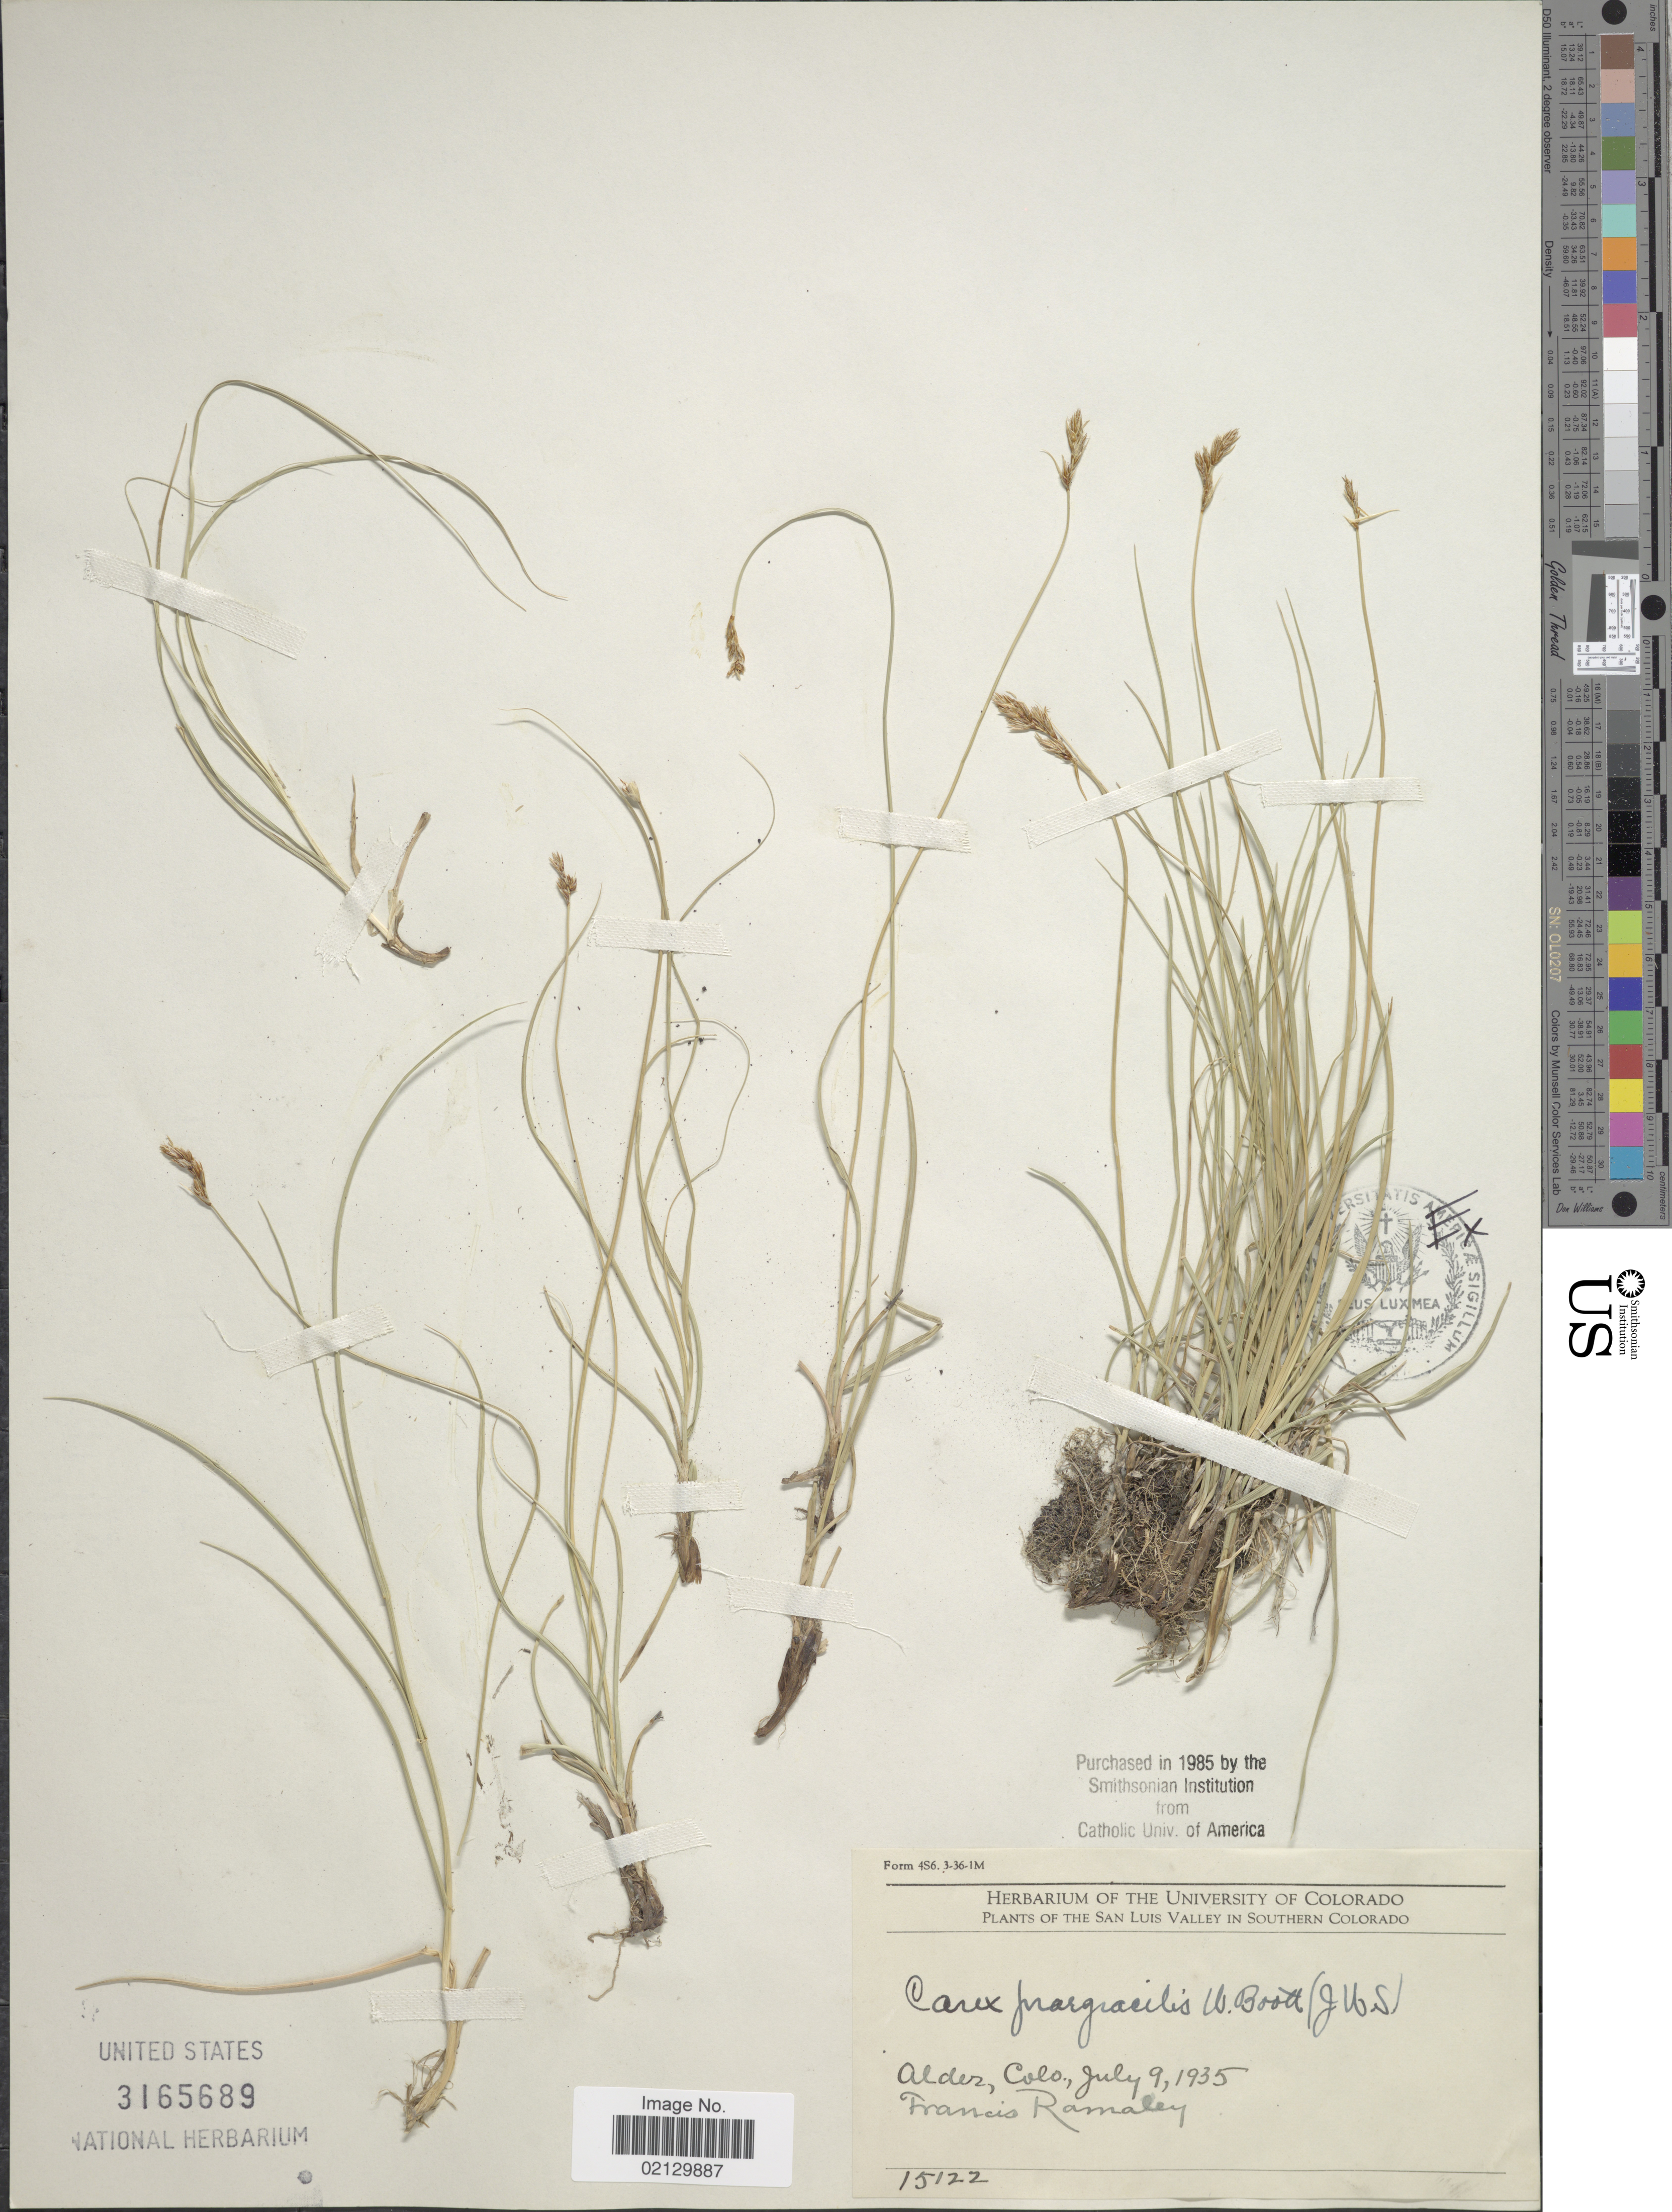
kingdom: Plantae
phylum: Tracheophyta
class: Liliopsida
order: Poales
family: Cyperaceae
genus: Carex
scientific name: Carex praegracilis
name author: W. Boott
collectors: F. Ramaley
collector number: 15122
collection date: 1935-07-09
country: United States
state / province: Colorado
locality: Aldez, Colo. Francis Ramaley. San Luis Valley in Southern Colorado.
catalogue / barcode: US 3165689